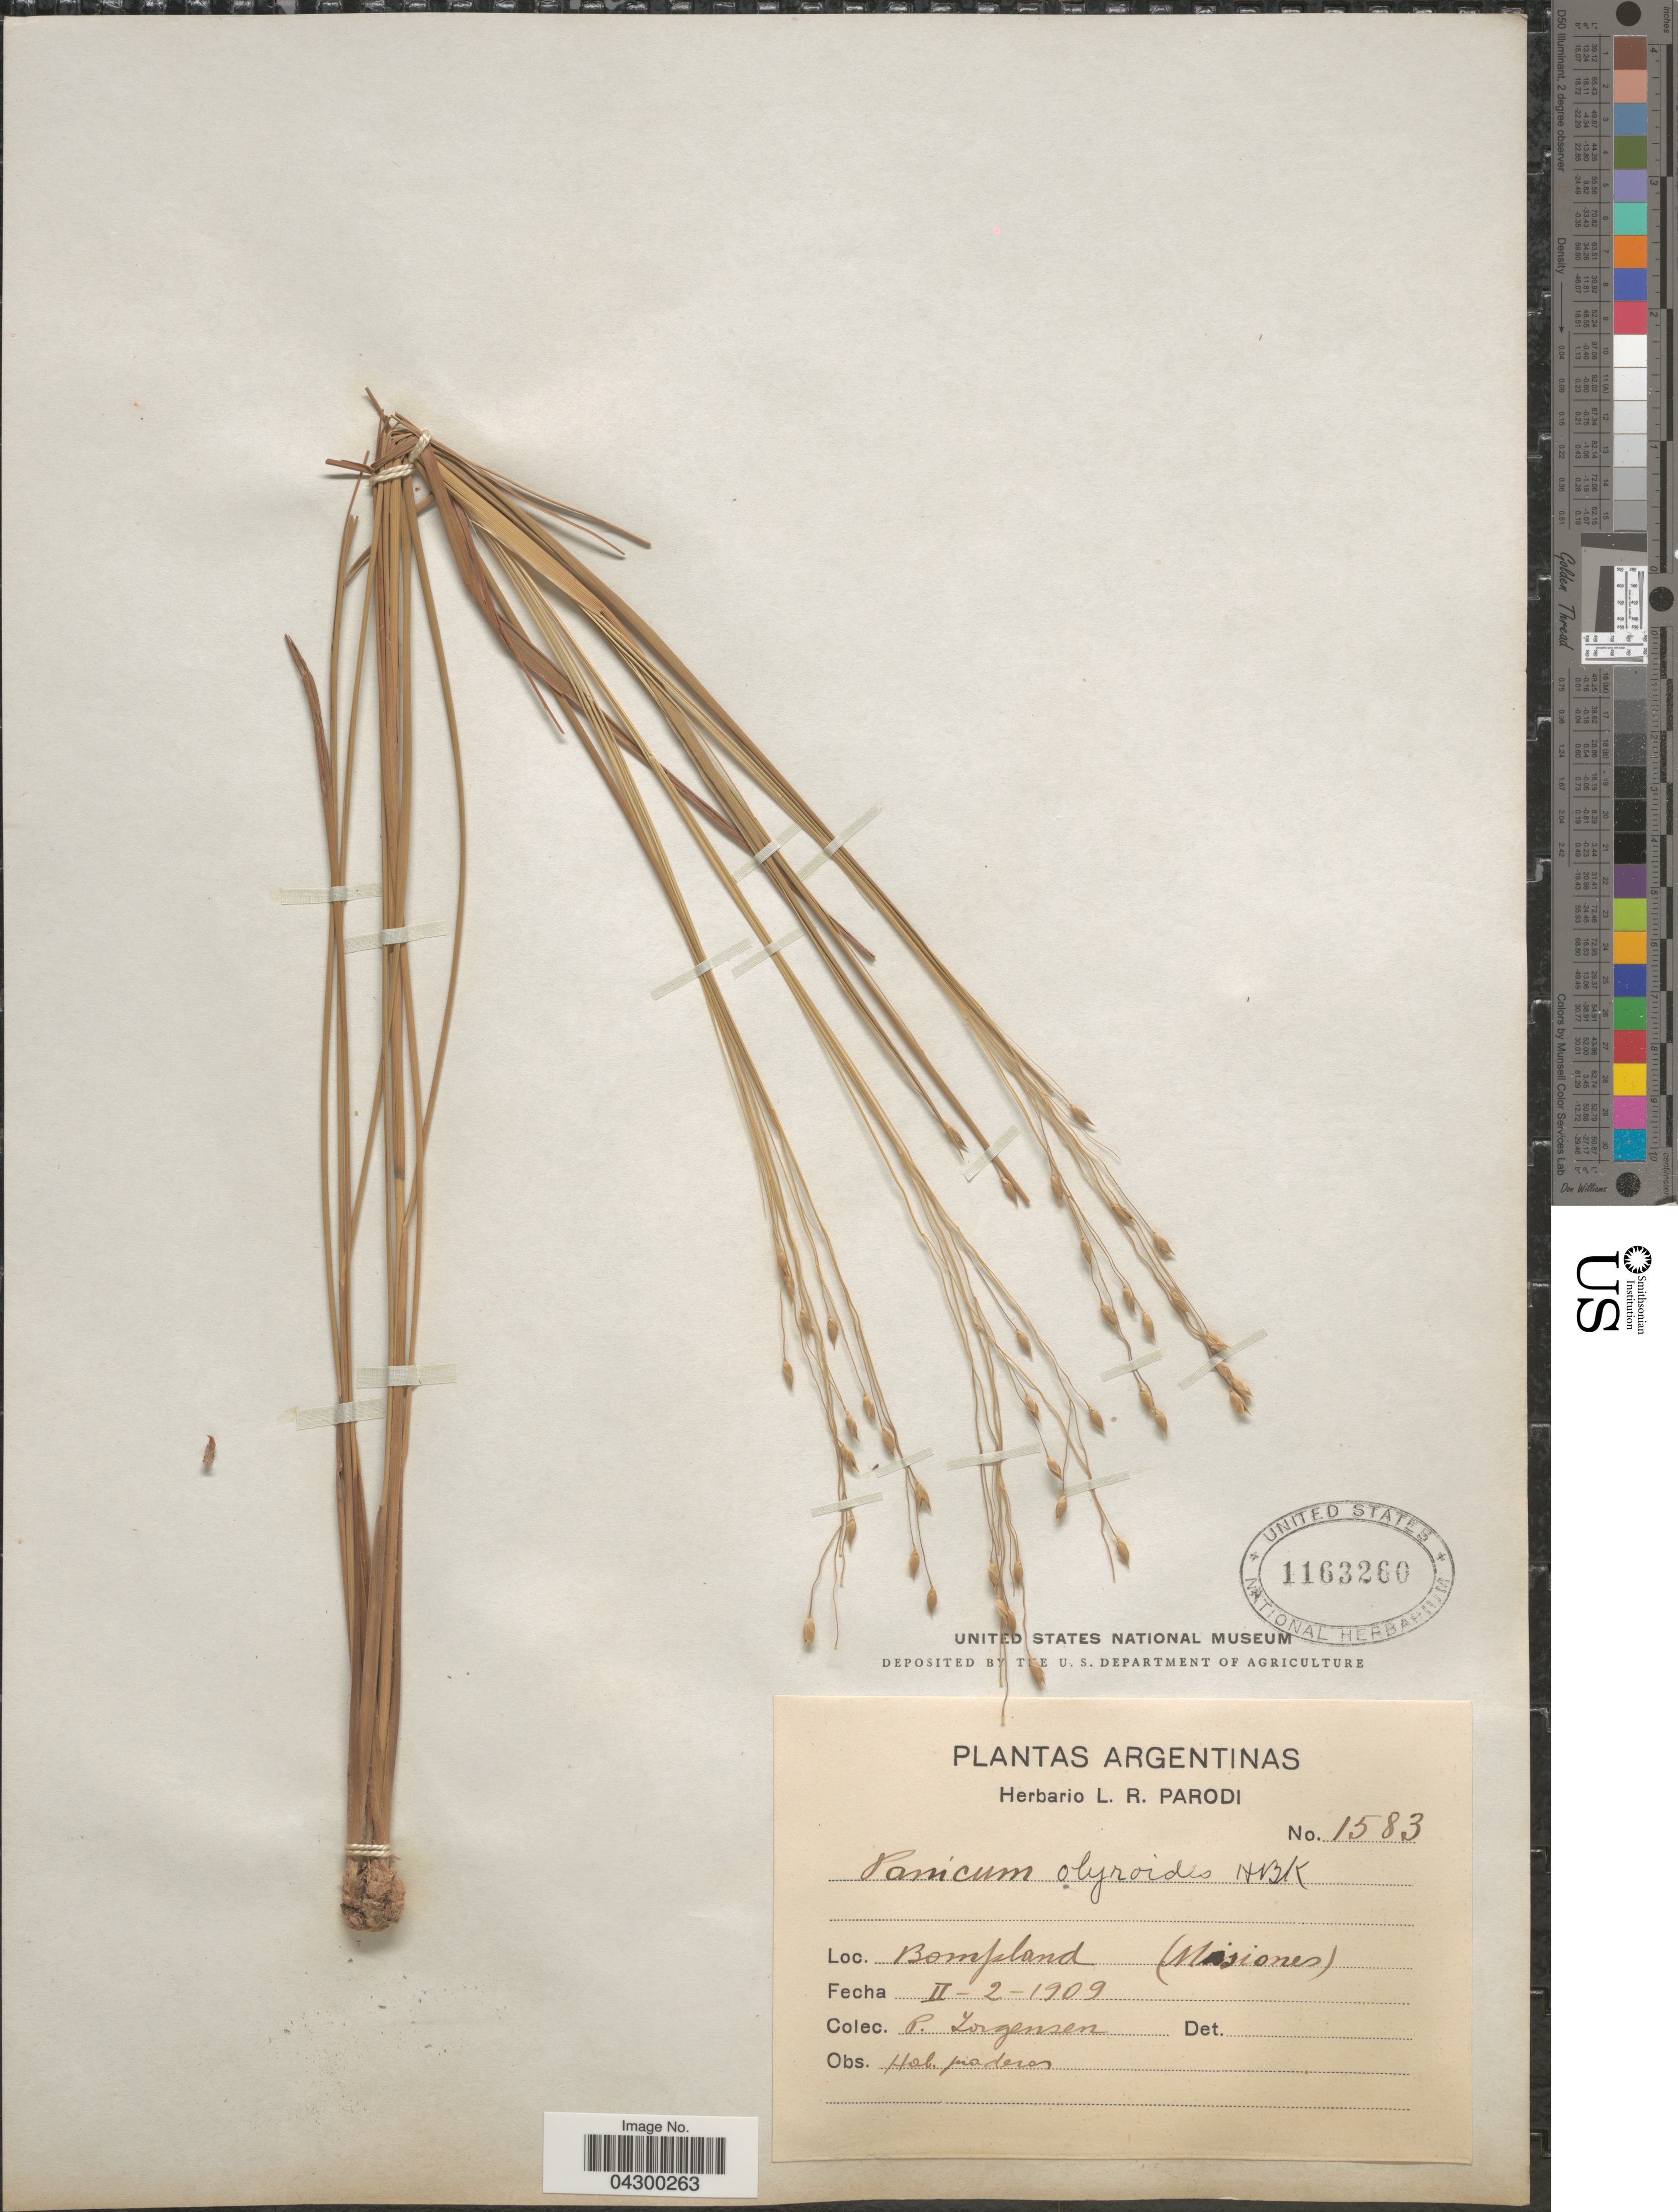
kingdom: Plantae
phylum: Tracheophyta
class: Liliopsida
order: Poales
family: Poaceae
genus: Panicum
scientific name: Panicum olyroides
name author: Kunth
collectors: P. Jörgensen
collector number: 1583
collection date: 1909-02-02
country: Argentina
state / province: Misiones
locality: Bompland.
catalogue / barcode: US 1163260